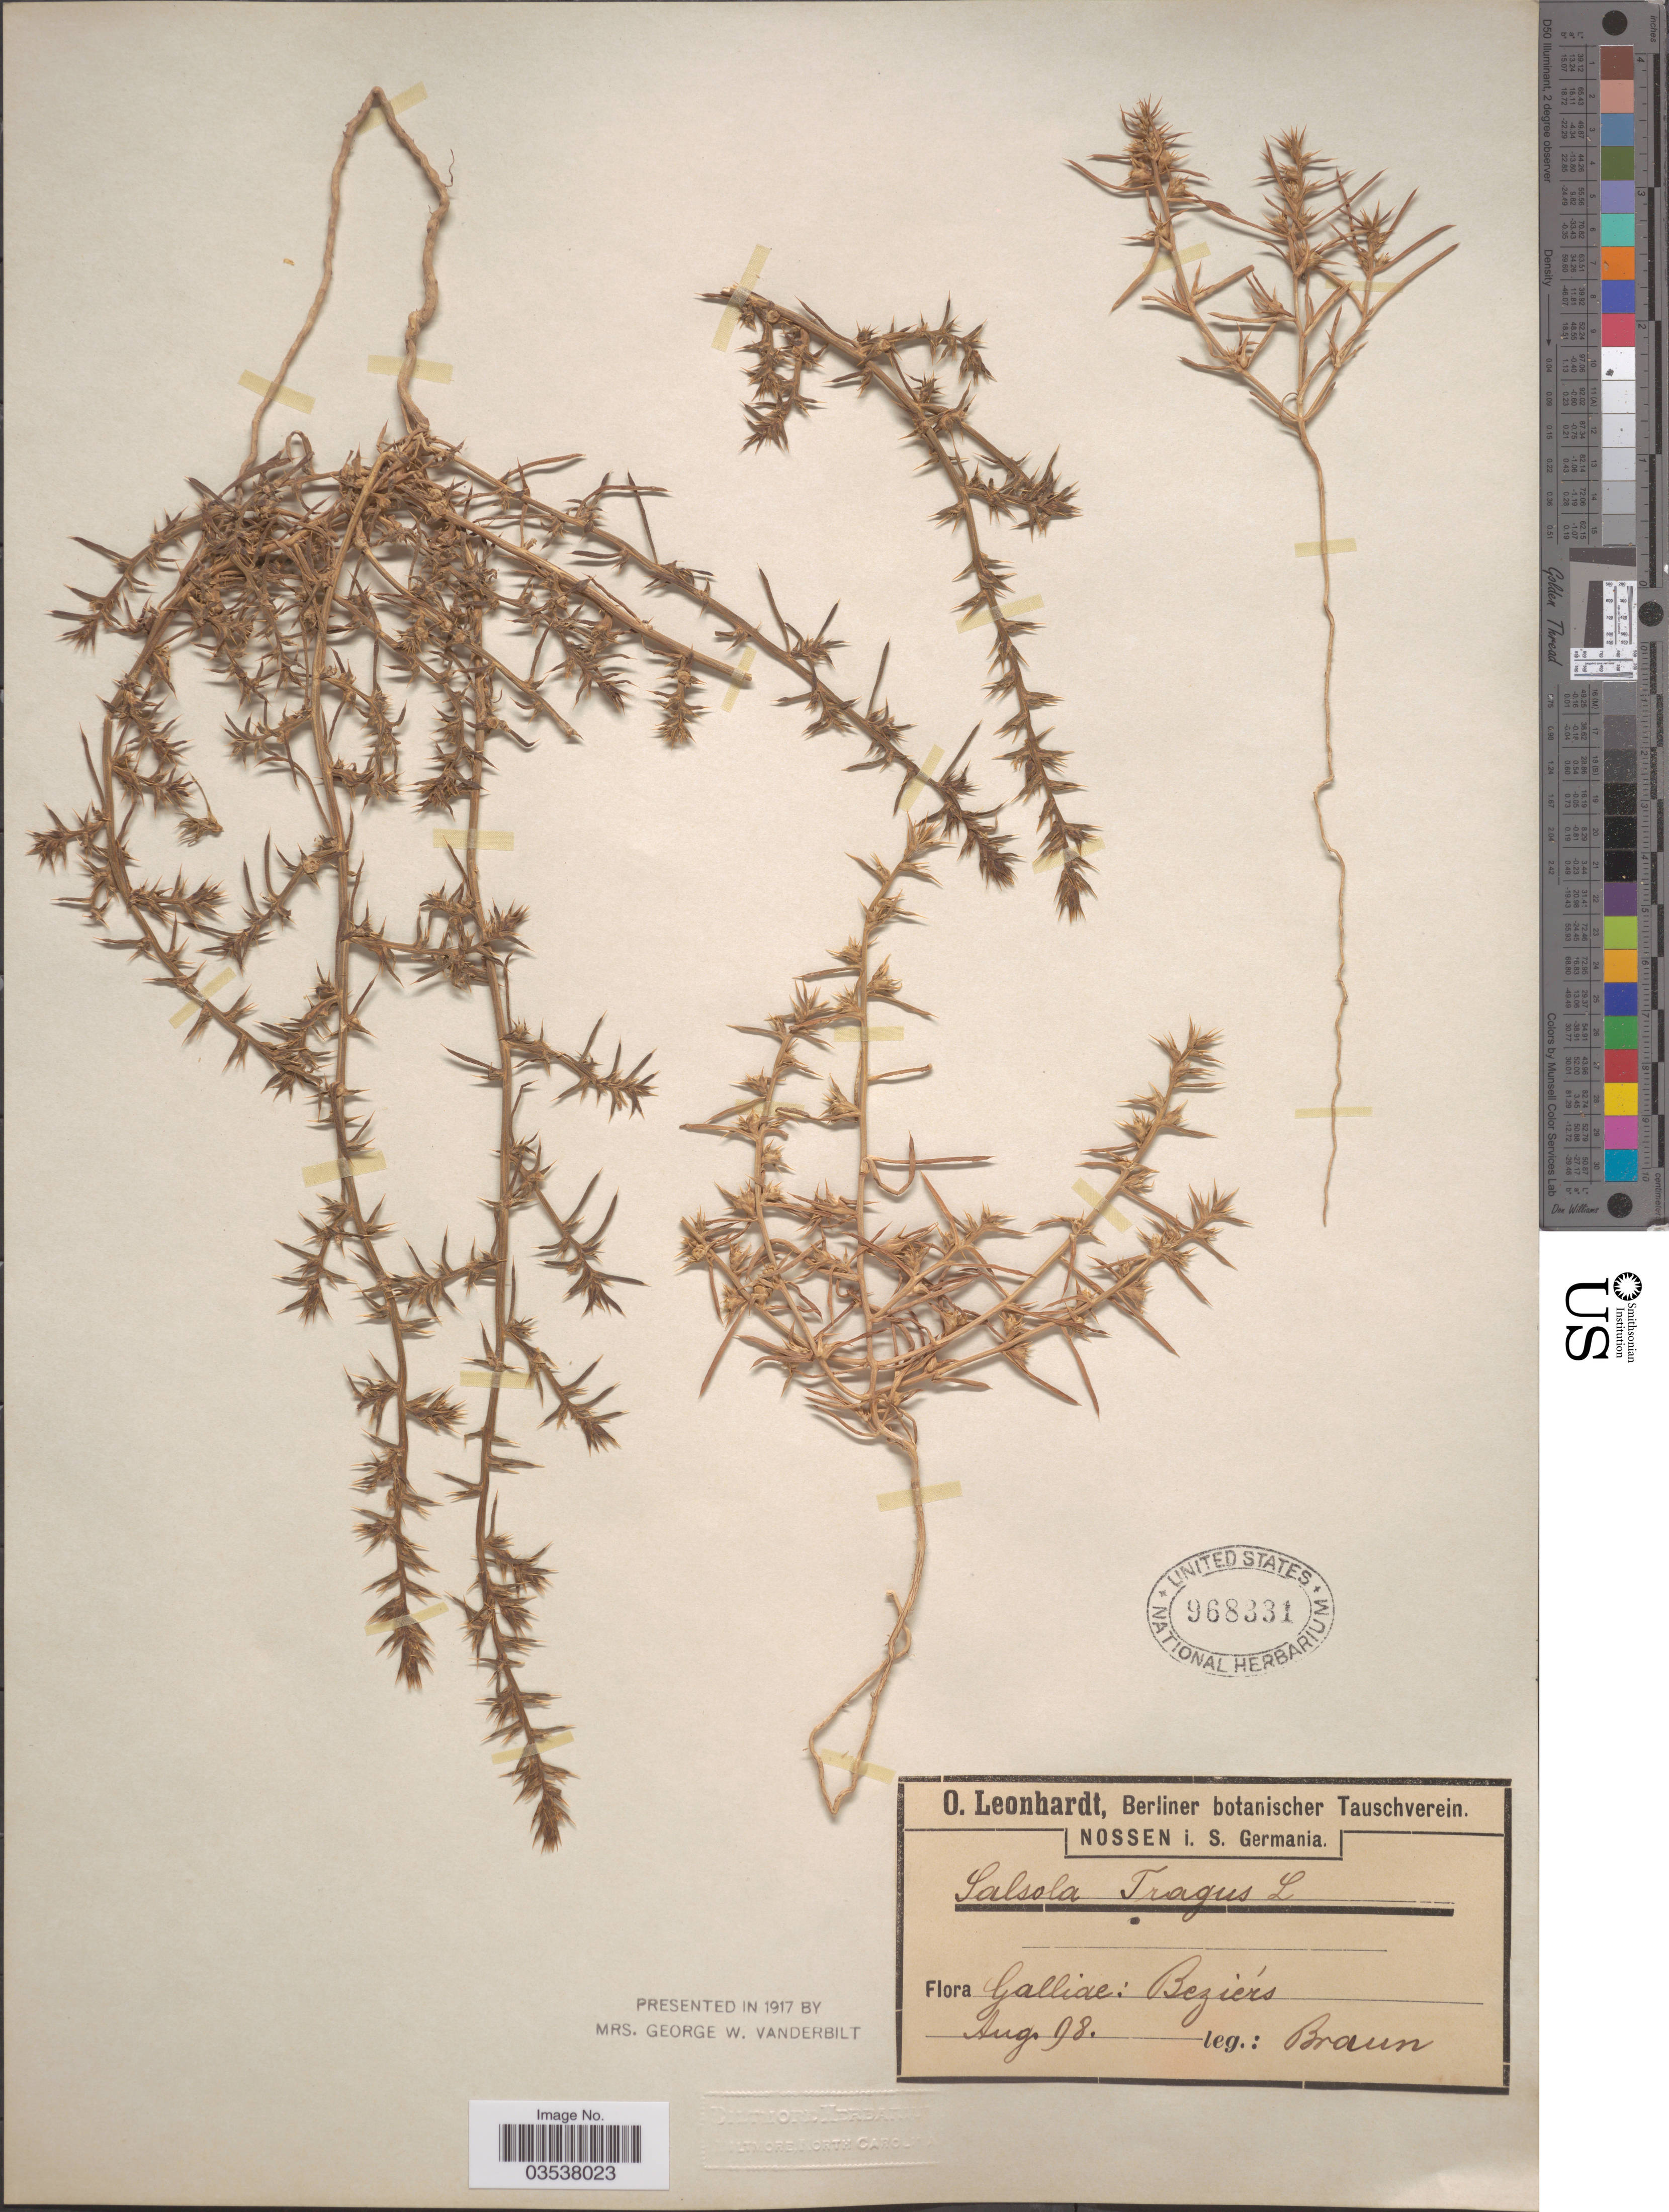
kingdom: Plantae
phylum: Tracheophyta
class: Magnoliopsida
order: Caryophyllales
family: Amaranthaceae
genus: Salsola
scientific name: Salsola tragus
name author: L.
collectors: Braun, --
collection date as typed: Transcribed d/m/y: /8/98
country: France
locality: Galliae: Beziérs.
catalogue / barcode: US 968331